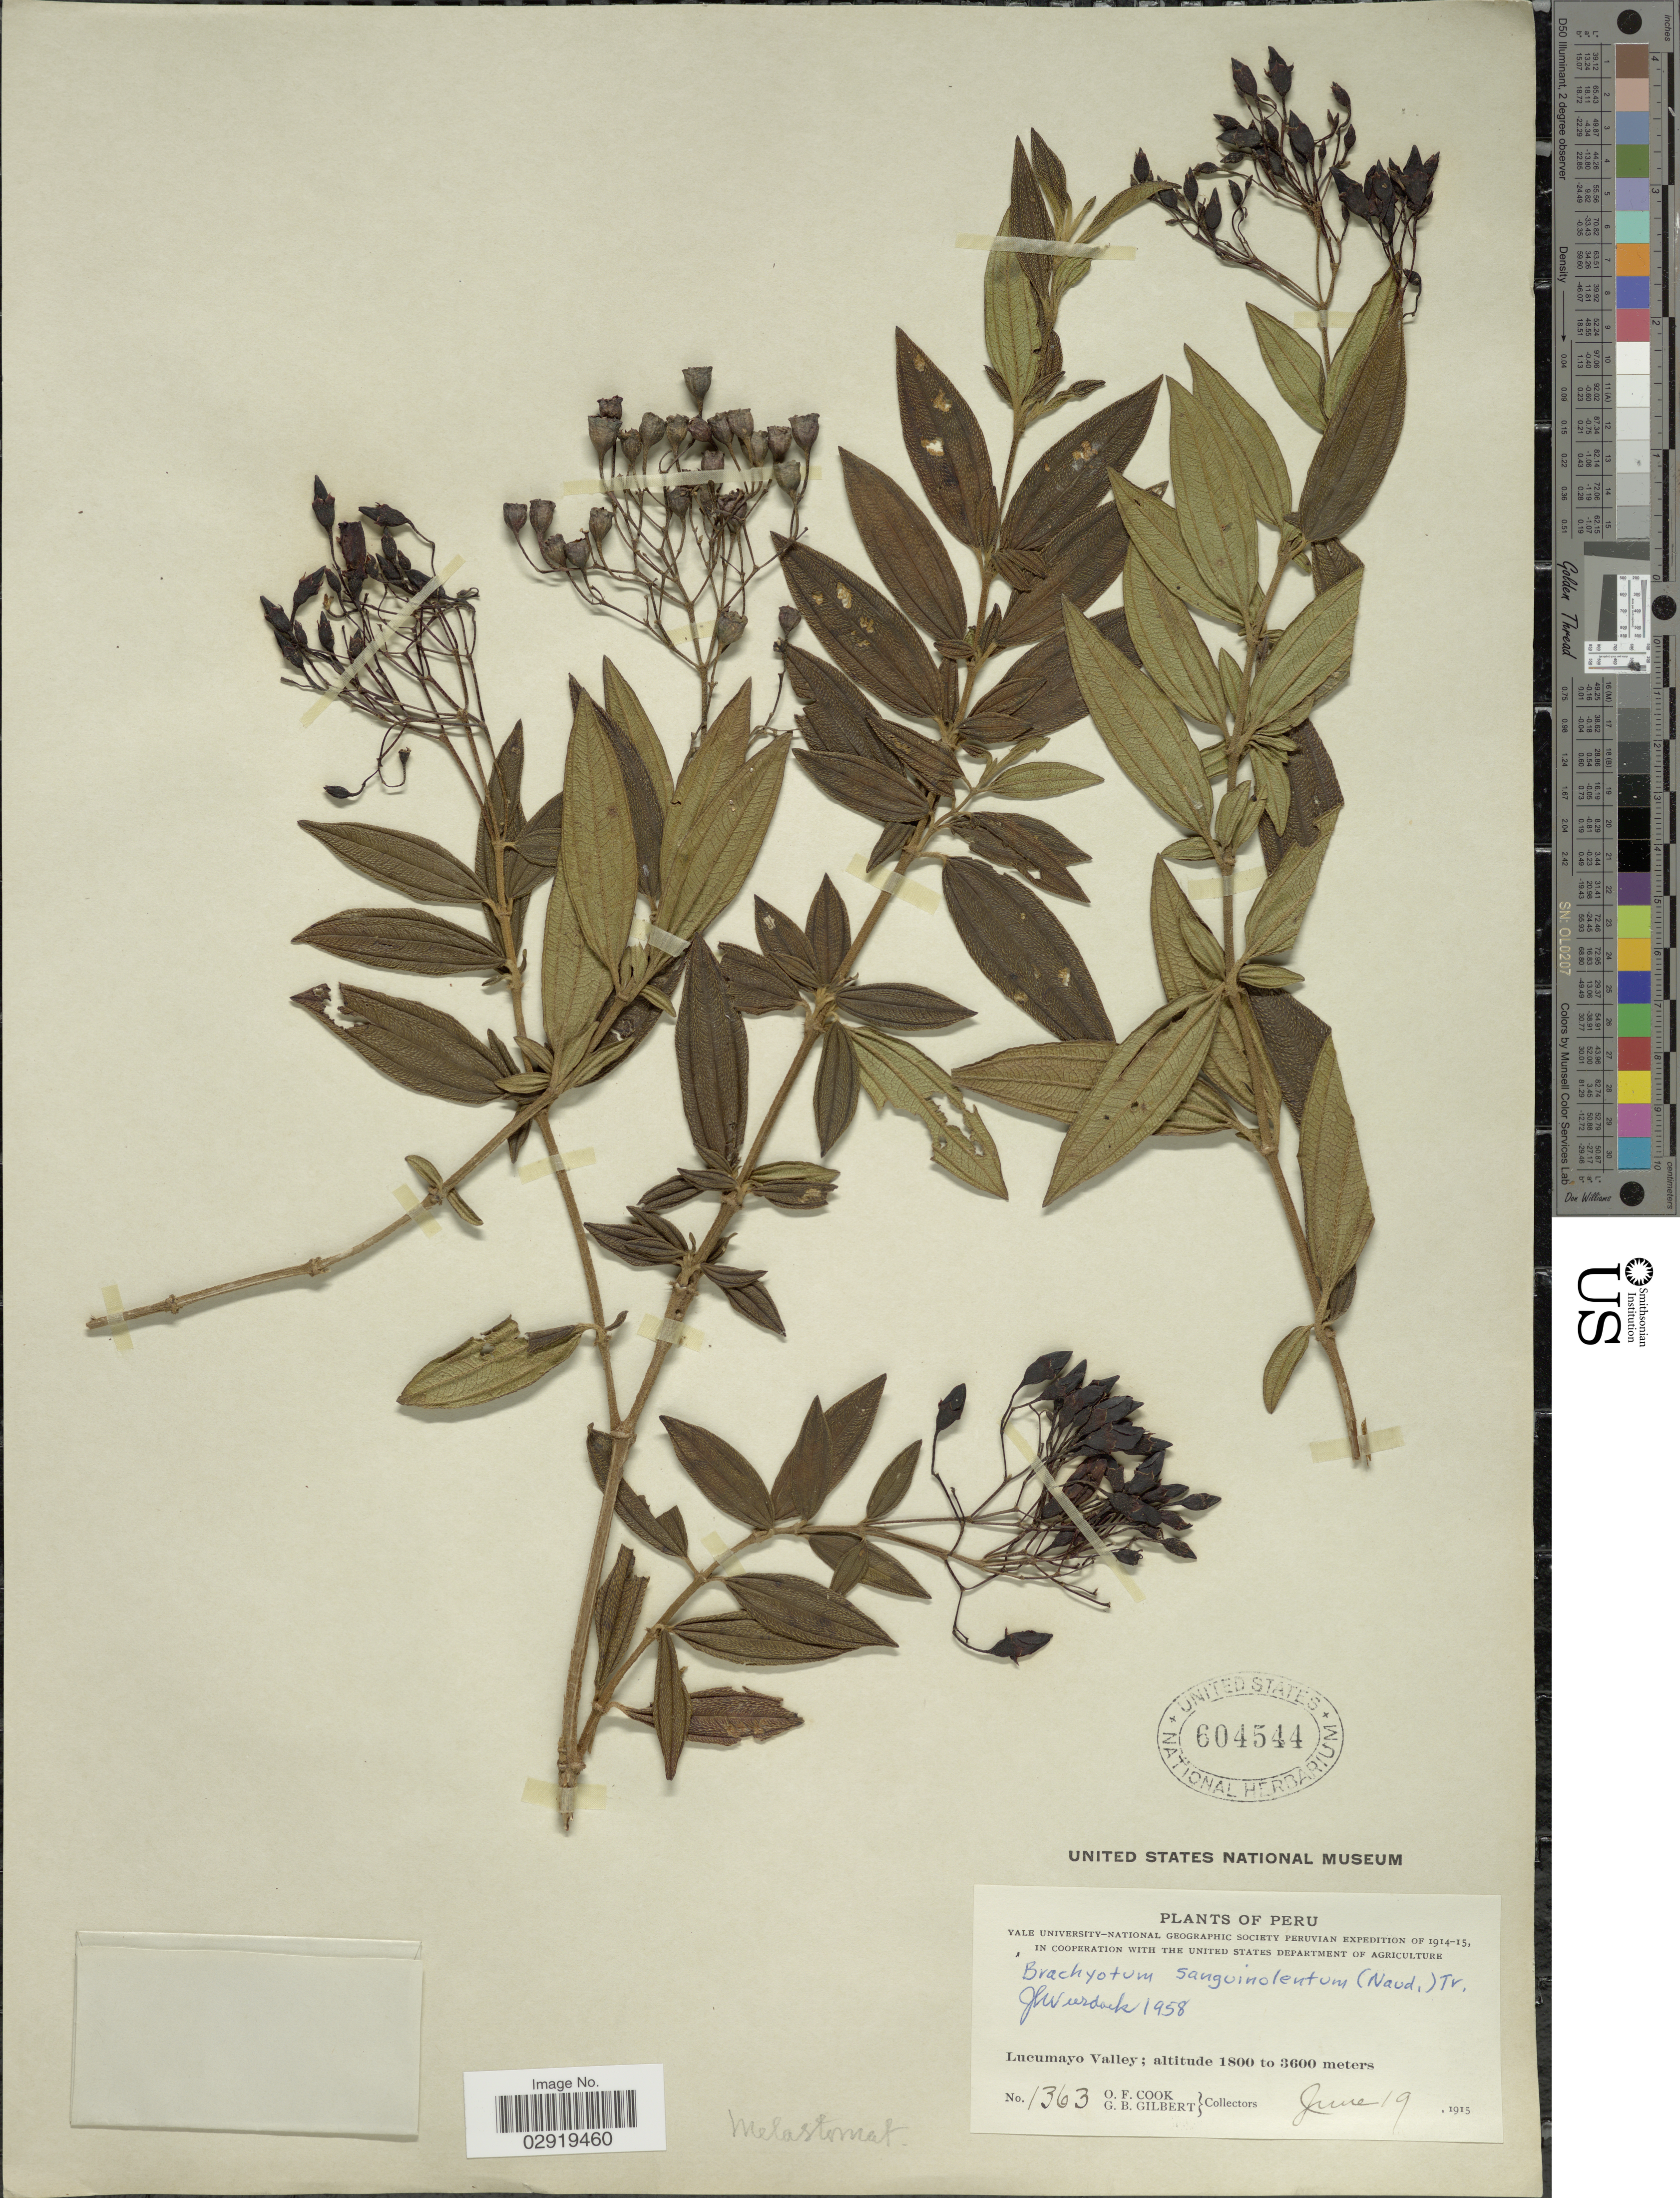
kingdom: Plantae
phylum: Tracheophyta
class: Magnoliopsida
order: Myrtales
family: Melastomataceae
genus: Brachyotum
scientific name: Brachyotum sanguinolentum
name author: (Naudin) Triana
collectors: O. F. Cook & G. B. Gilbert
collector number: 1363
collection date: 1915-06-19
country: Peru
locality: Lucumayo Valley.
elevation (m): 1800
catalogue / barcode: US 604544